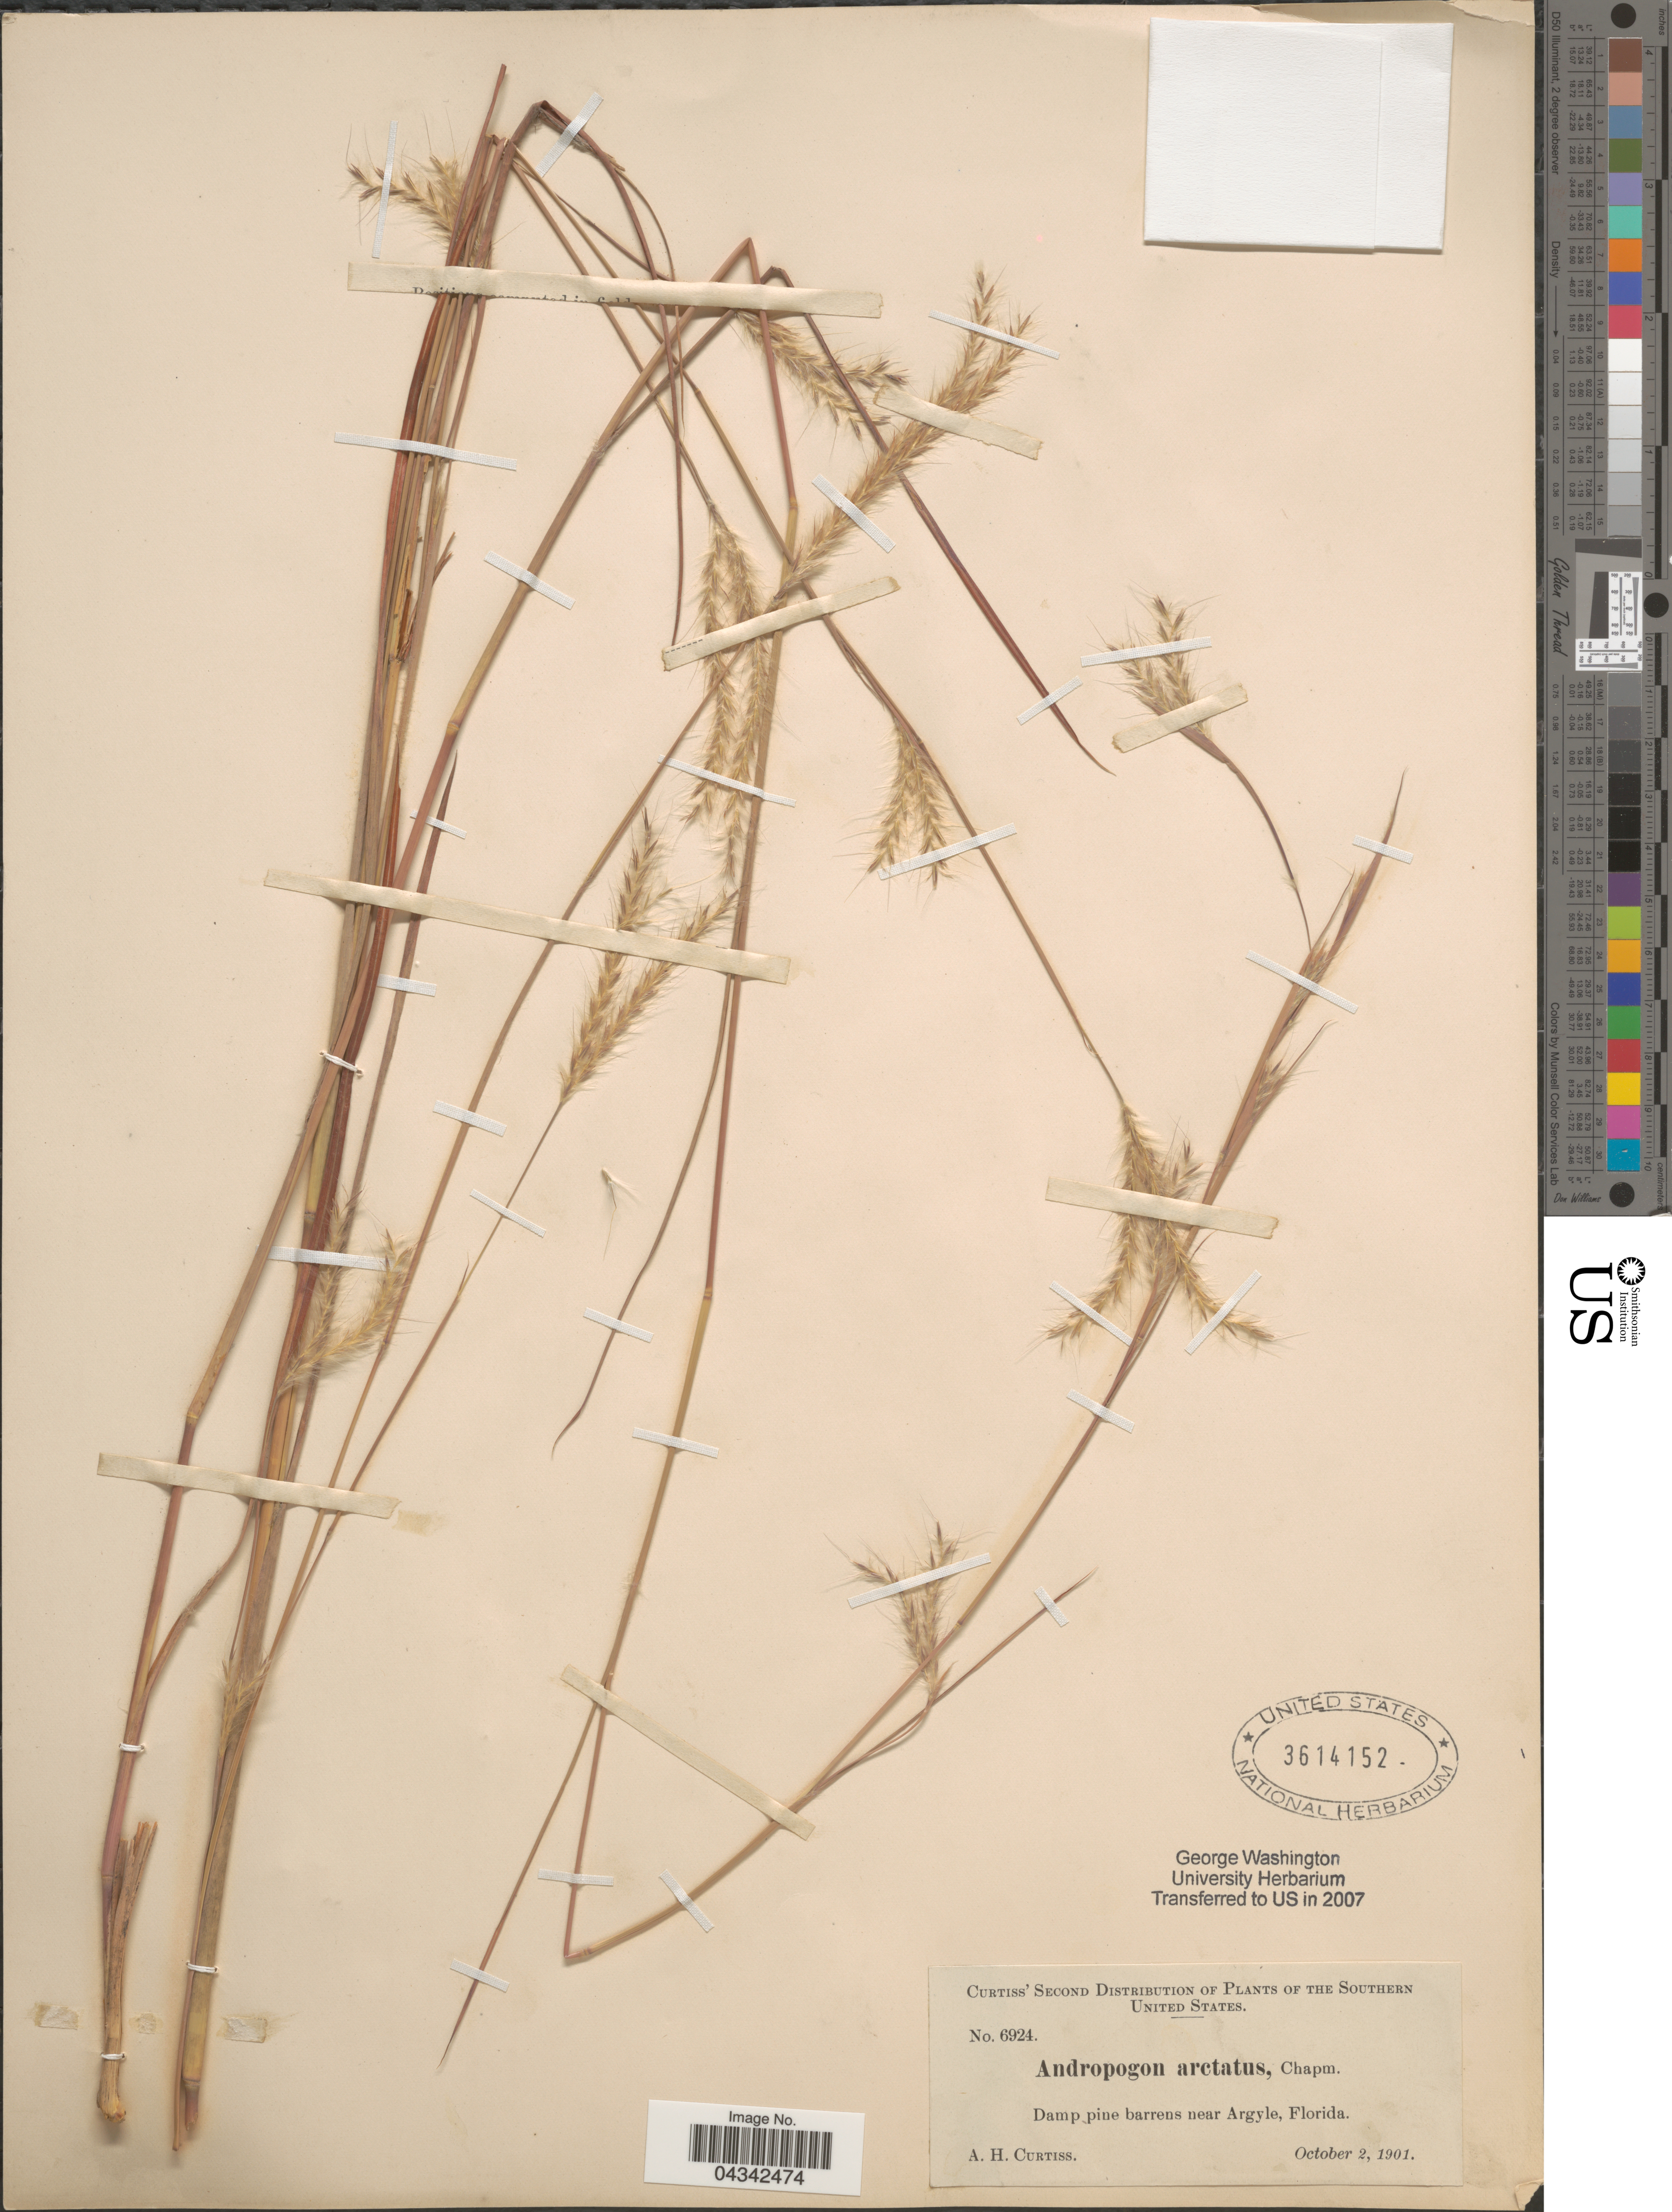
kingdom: Plantae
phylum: Tracheophyta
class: Liliopsida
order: Poales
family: Poaceae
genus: Andropogon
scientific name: Andropogon arctatus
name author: Chapm.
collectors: A. H. Curtiss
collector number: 6924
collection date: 1901-10-02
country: United States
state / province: Florida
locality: The Southern United States. Damp pine barrens near Argyle.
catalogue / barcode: US 3614152